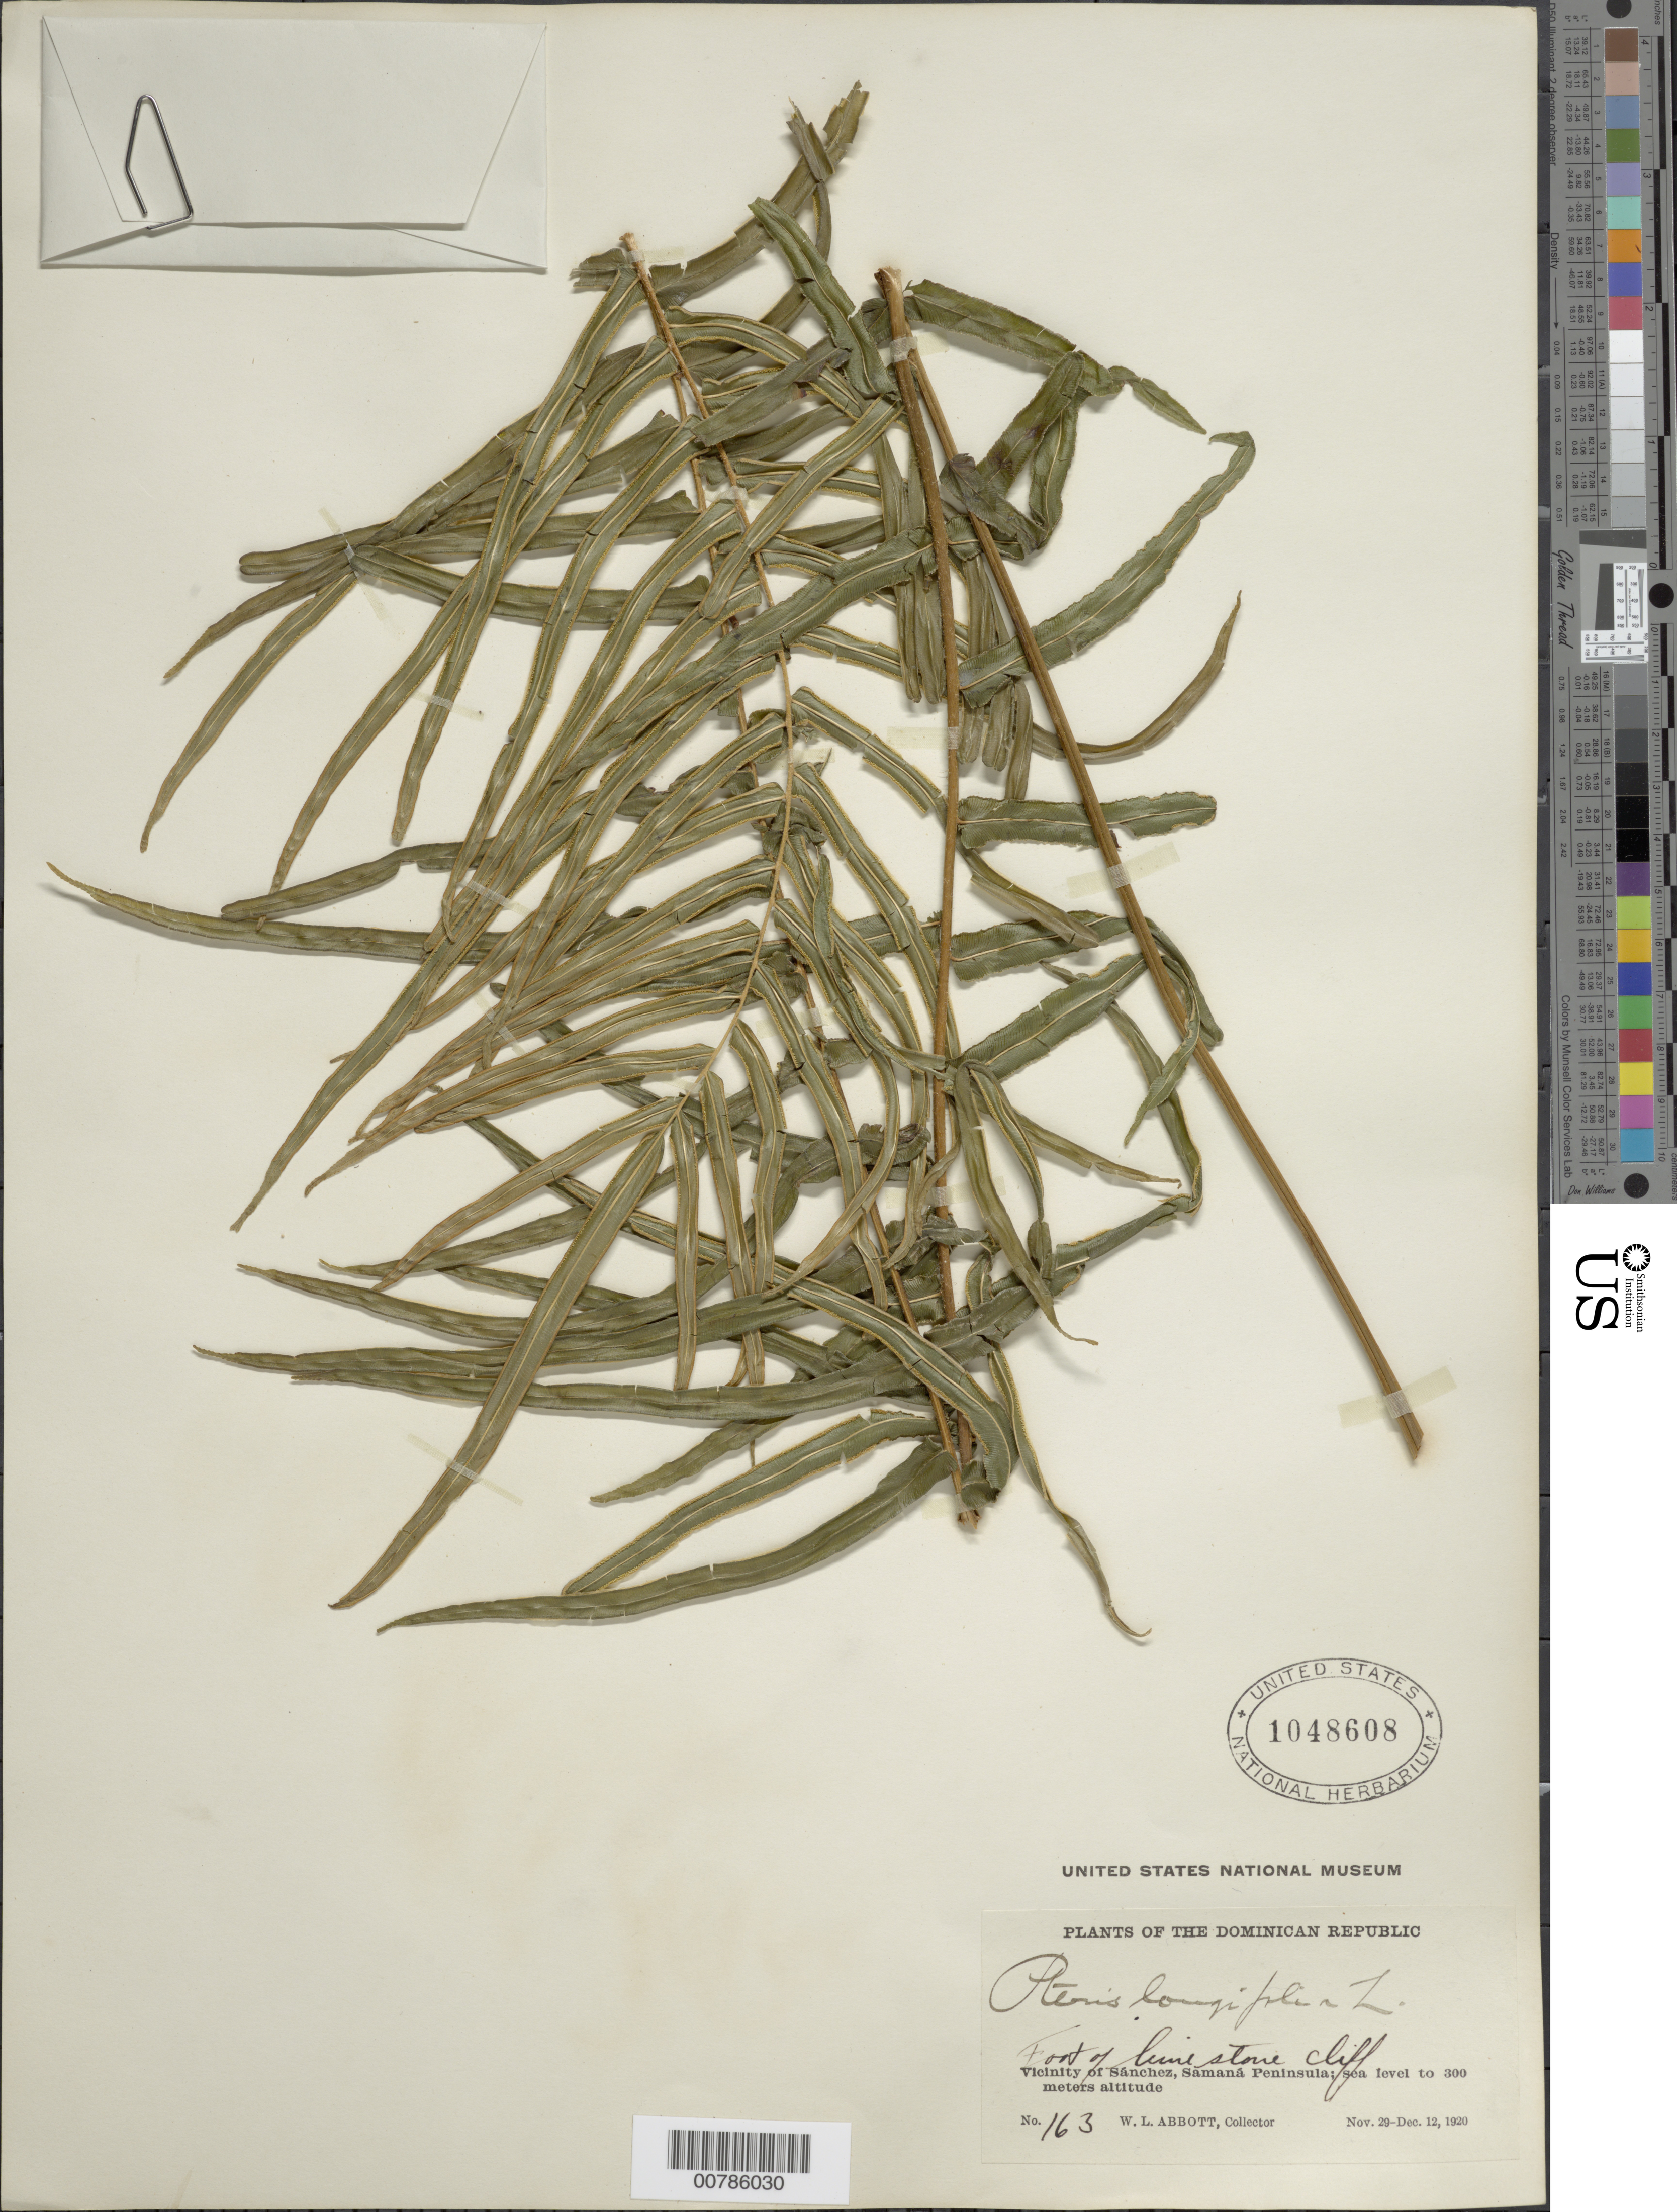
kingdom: Plantae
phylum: Tracheophyta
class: Polypodiopsida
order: Polypodiales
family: Pteridaceae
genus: Pteris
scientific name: Pteris longifolia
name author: L.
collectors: W. L. Abbott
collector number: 163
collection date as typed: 29 Dec 1920 12 Dec 1920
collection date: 1920-12-12/1920-12-29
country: Dominican Republic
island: Hispaniola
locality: Sanches, Samaná Peninsula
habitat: Foot of limestone cliff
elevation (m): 0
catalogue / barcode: US 1048608